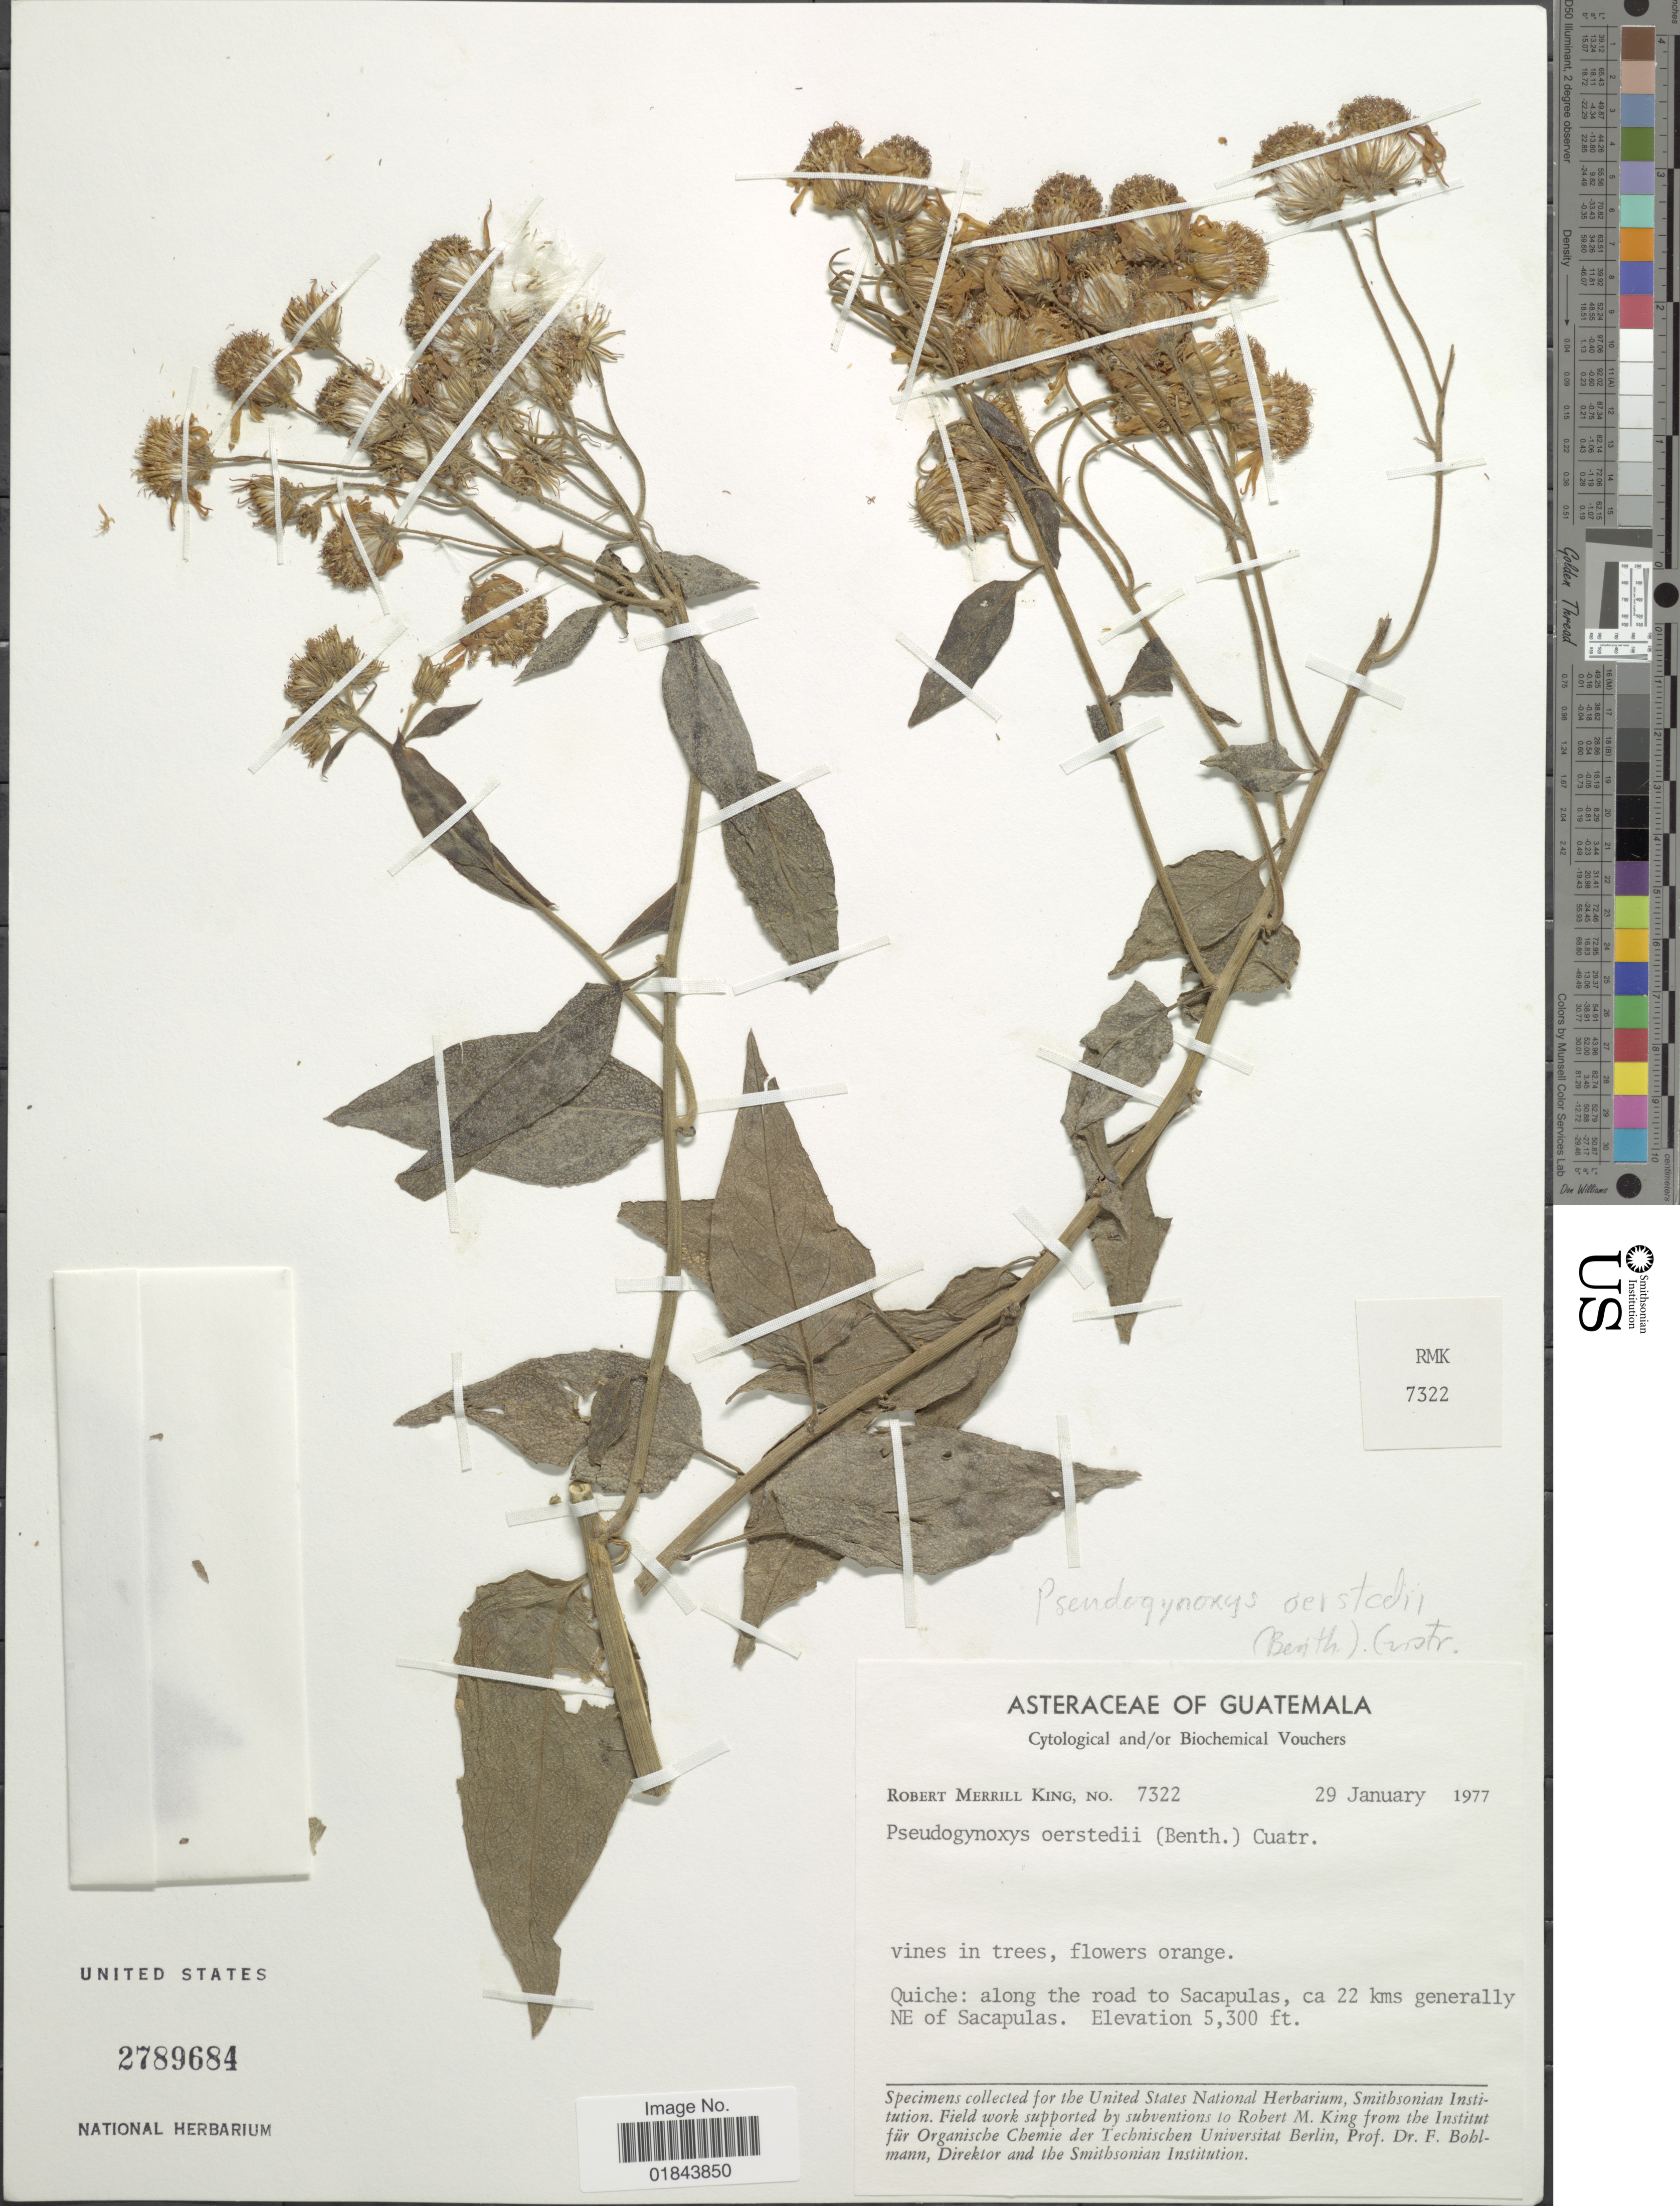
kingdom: Plantae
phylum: Tracheophyta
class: Magnoliopsida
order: Asterales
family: Asteraceae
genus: Pseudogynoxys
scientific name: Pseudogynoxys haenkei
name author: (DC.) Cabrera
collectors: R. M. King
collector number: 7322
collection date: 1977-01-29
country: Guatemala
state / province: El Quiché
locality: Quiche: along the road to Sacapulas, ca 22 kms generally NE of Sacapulas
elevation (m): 1615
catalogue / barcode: US 2789684